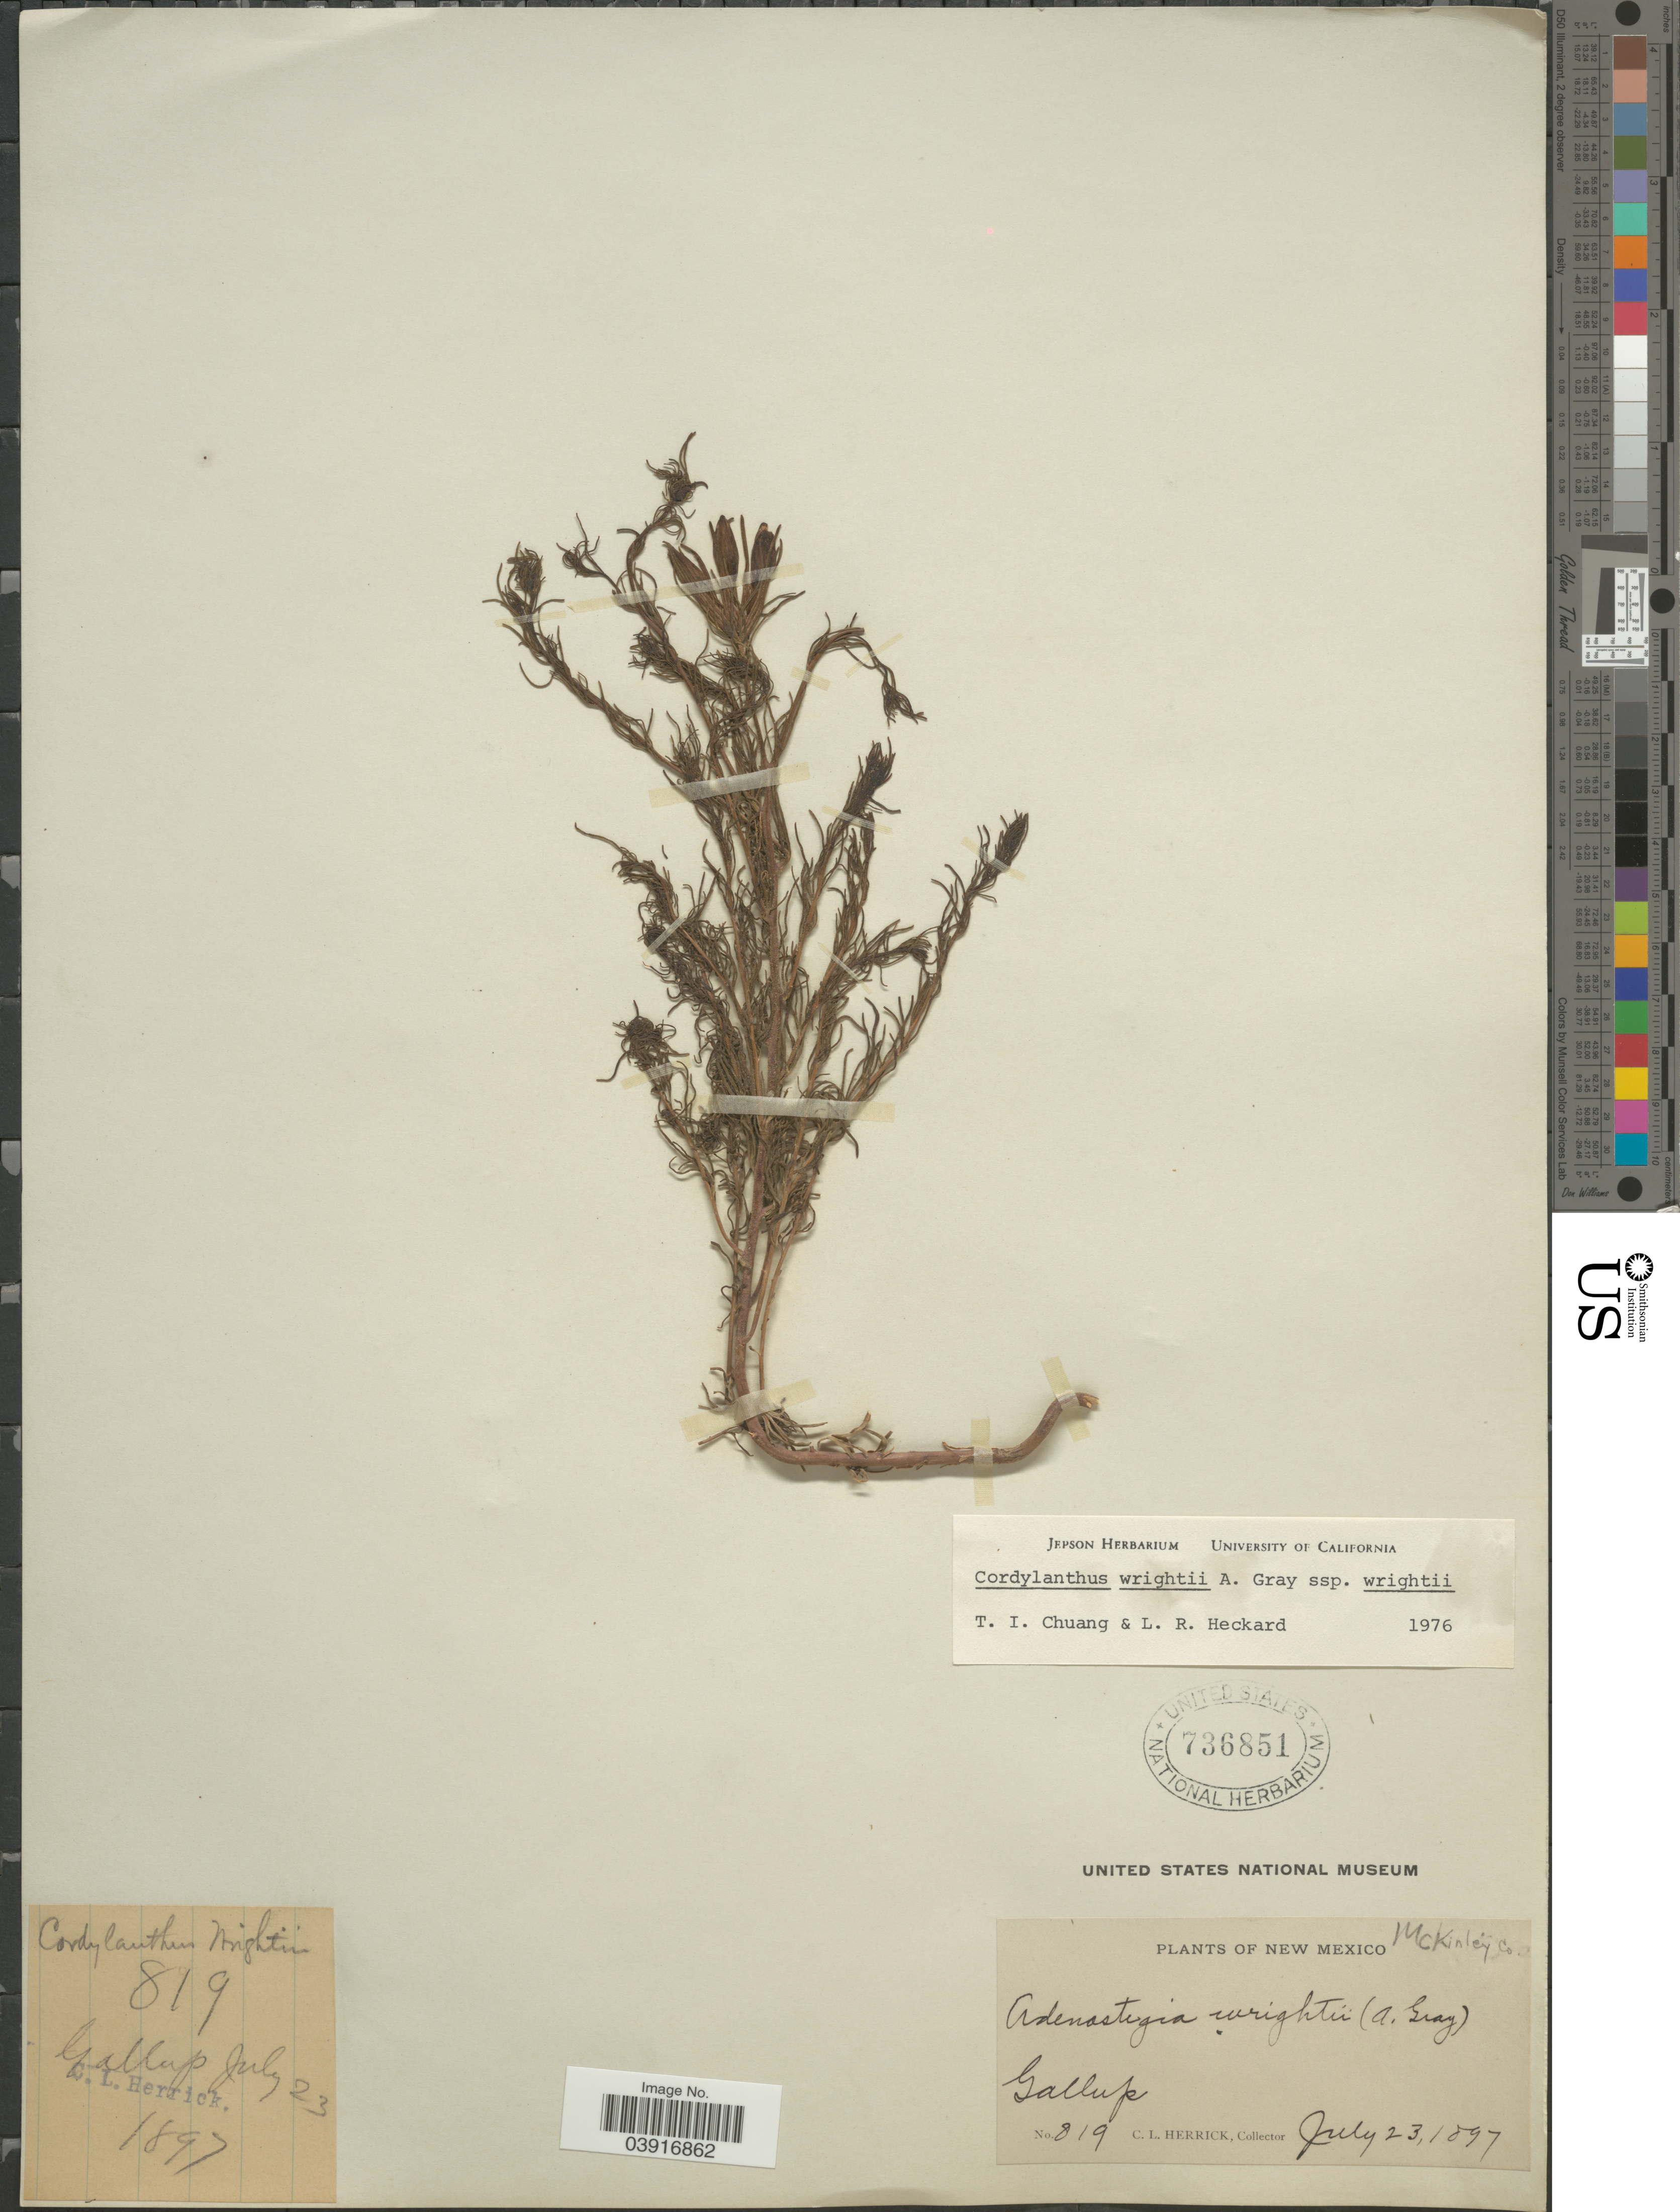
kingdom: Plantae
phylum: Tracheophyta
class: Magnoliopsida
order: Lamiales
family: Orobanchaceae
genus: Cordylanthus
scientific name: Cordylanthus wrightii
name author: A. Gray in Emory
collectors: C. Herrick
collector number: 819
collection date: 1897-07-23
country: United States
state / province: New Mexico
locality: Gallup.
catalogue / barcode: US 736851